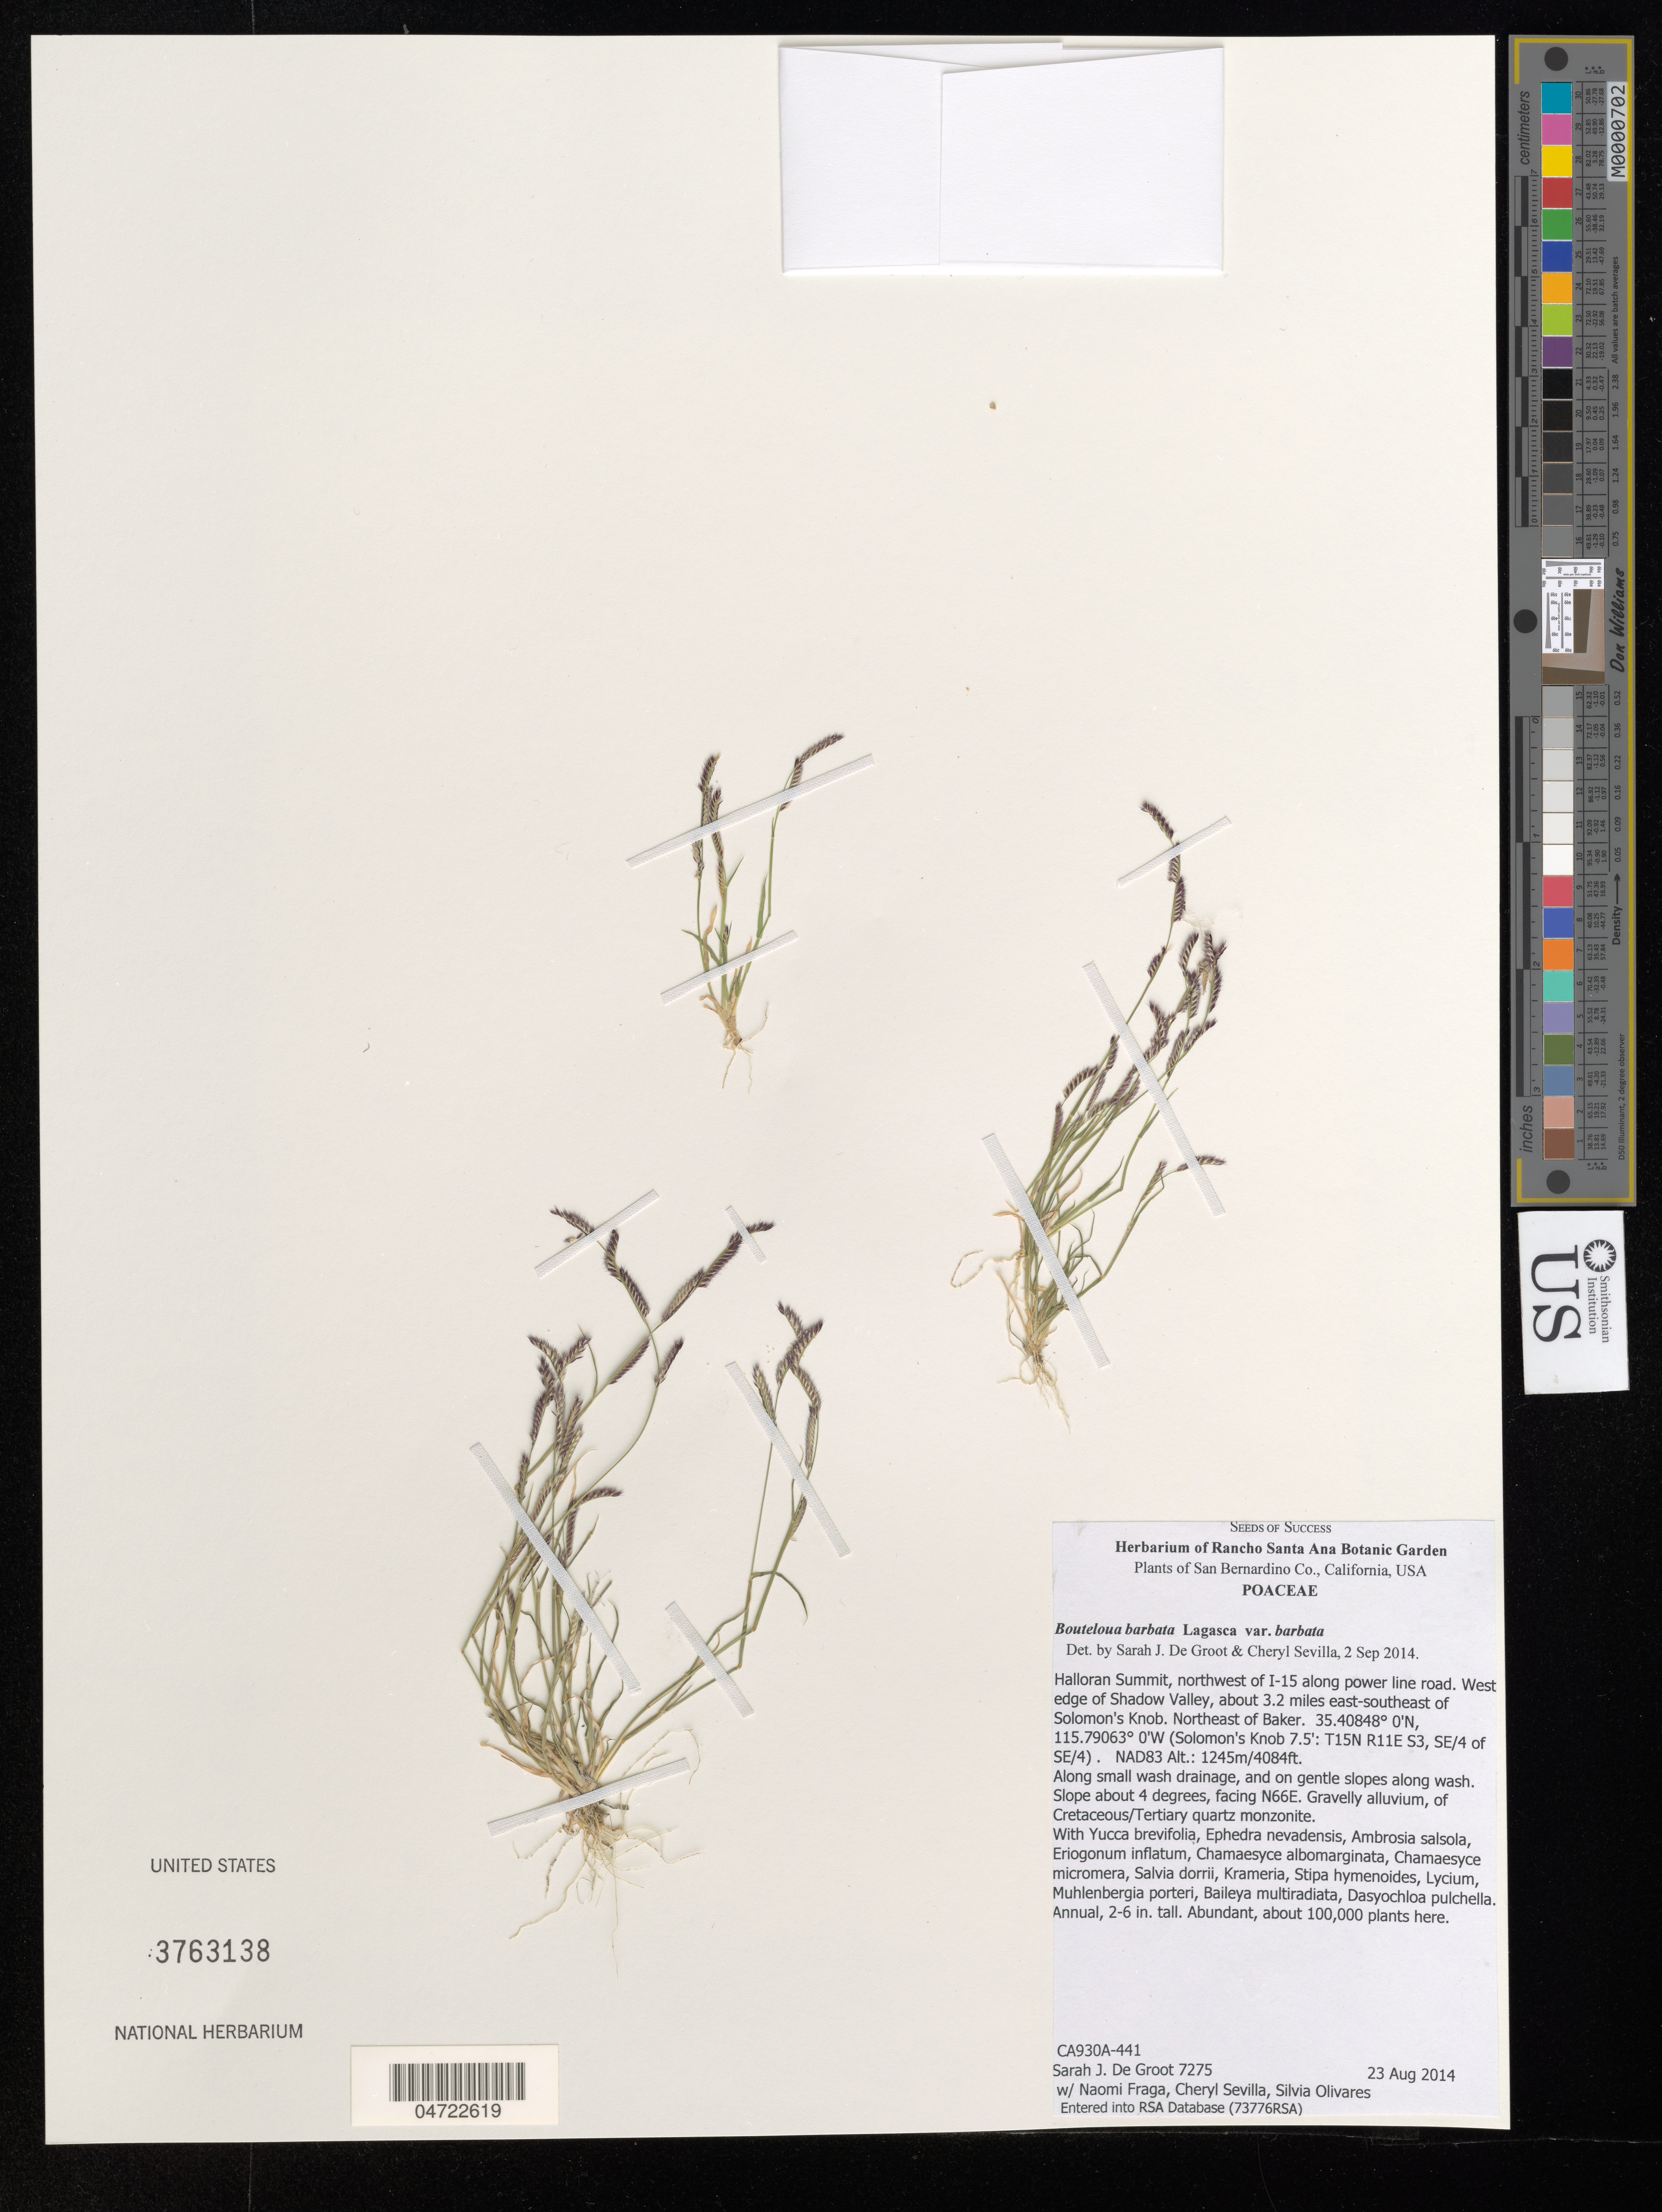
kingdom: Plantae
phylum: Tracheophyta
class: Liliopsida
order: Poales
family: Poaceae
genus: Bouteloua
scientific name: Bouteloua barbata var. barbata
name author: Lagger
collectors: S. De Groot, N. Fraga, C. Sevilla & S. Olivares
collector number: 7275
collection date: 2014-08-23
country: United States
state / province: California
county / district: San Bernardino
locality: San Bernardino Co. Halloran Summit, northwest of I-50 along power line road. West edge of Shadow Valley, about 3.2 miles east-southeast of Solomon's Knob. Northeast of Baker. (Solomon's Knob 7.5': T15N R11E S3, SE/4 of SE/4). NAD83. Along small wash drainage, and on gentle slopes wash. Slope about 4 degrees, facing N66E.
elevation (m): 1245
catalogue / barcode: US 3763138